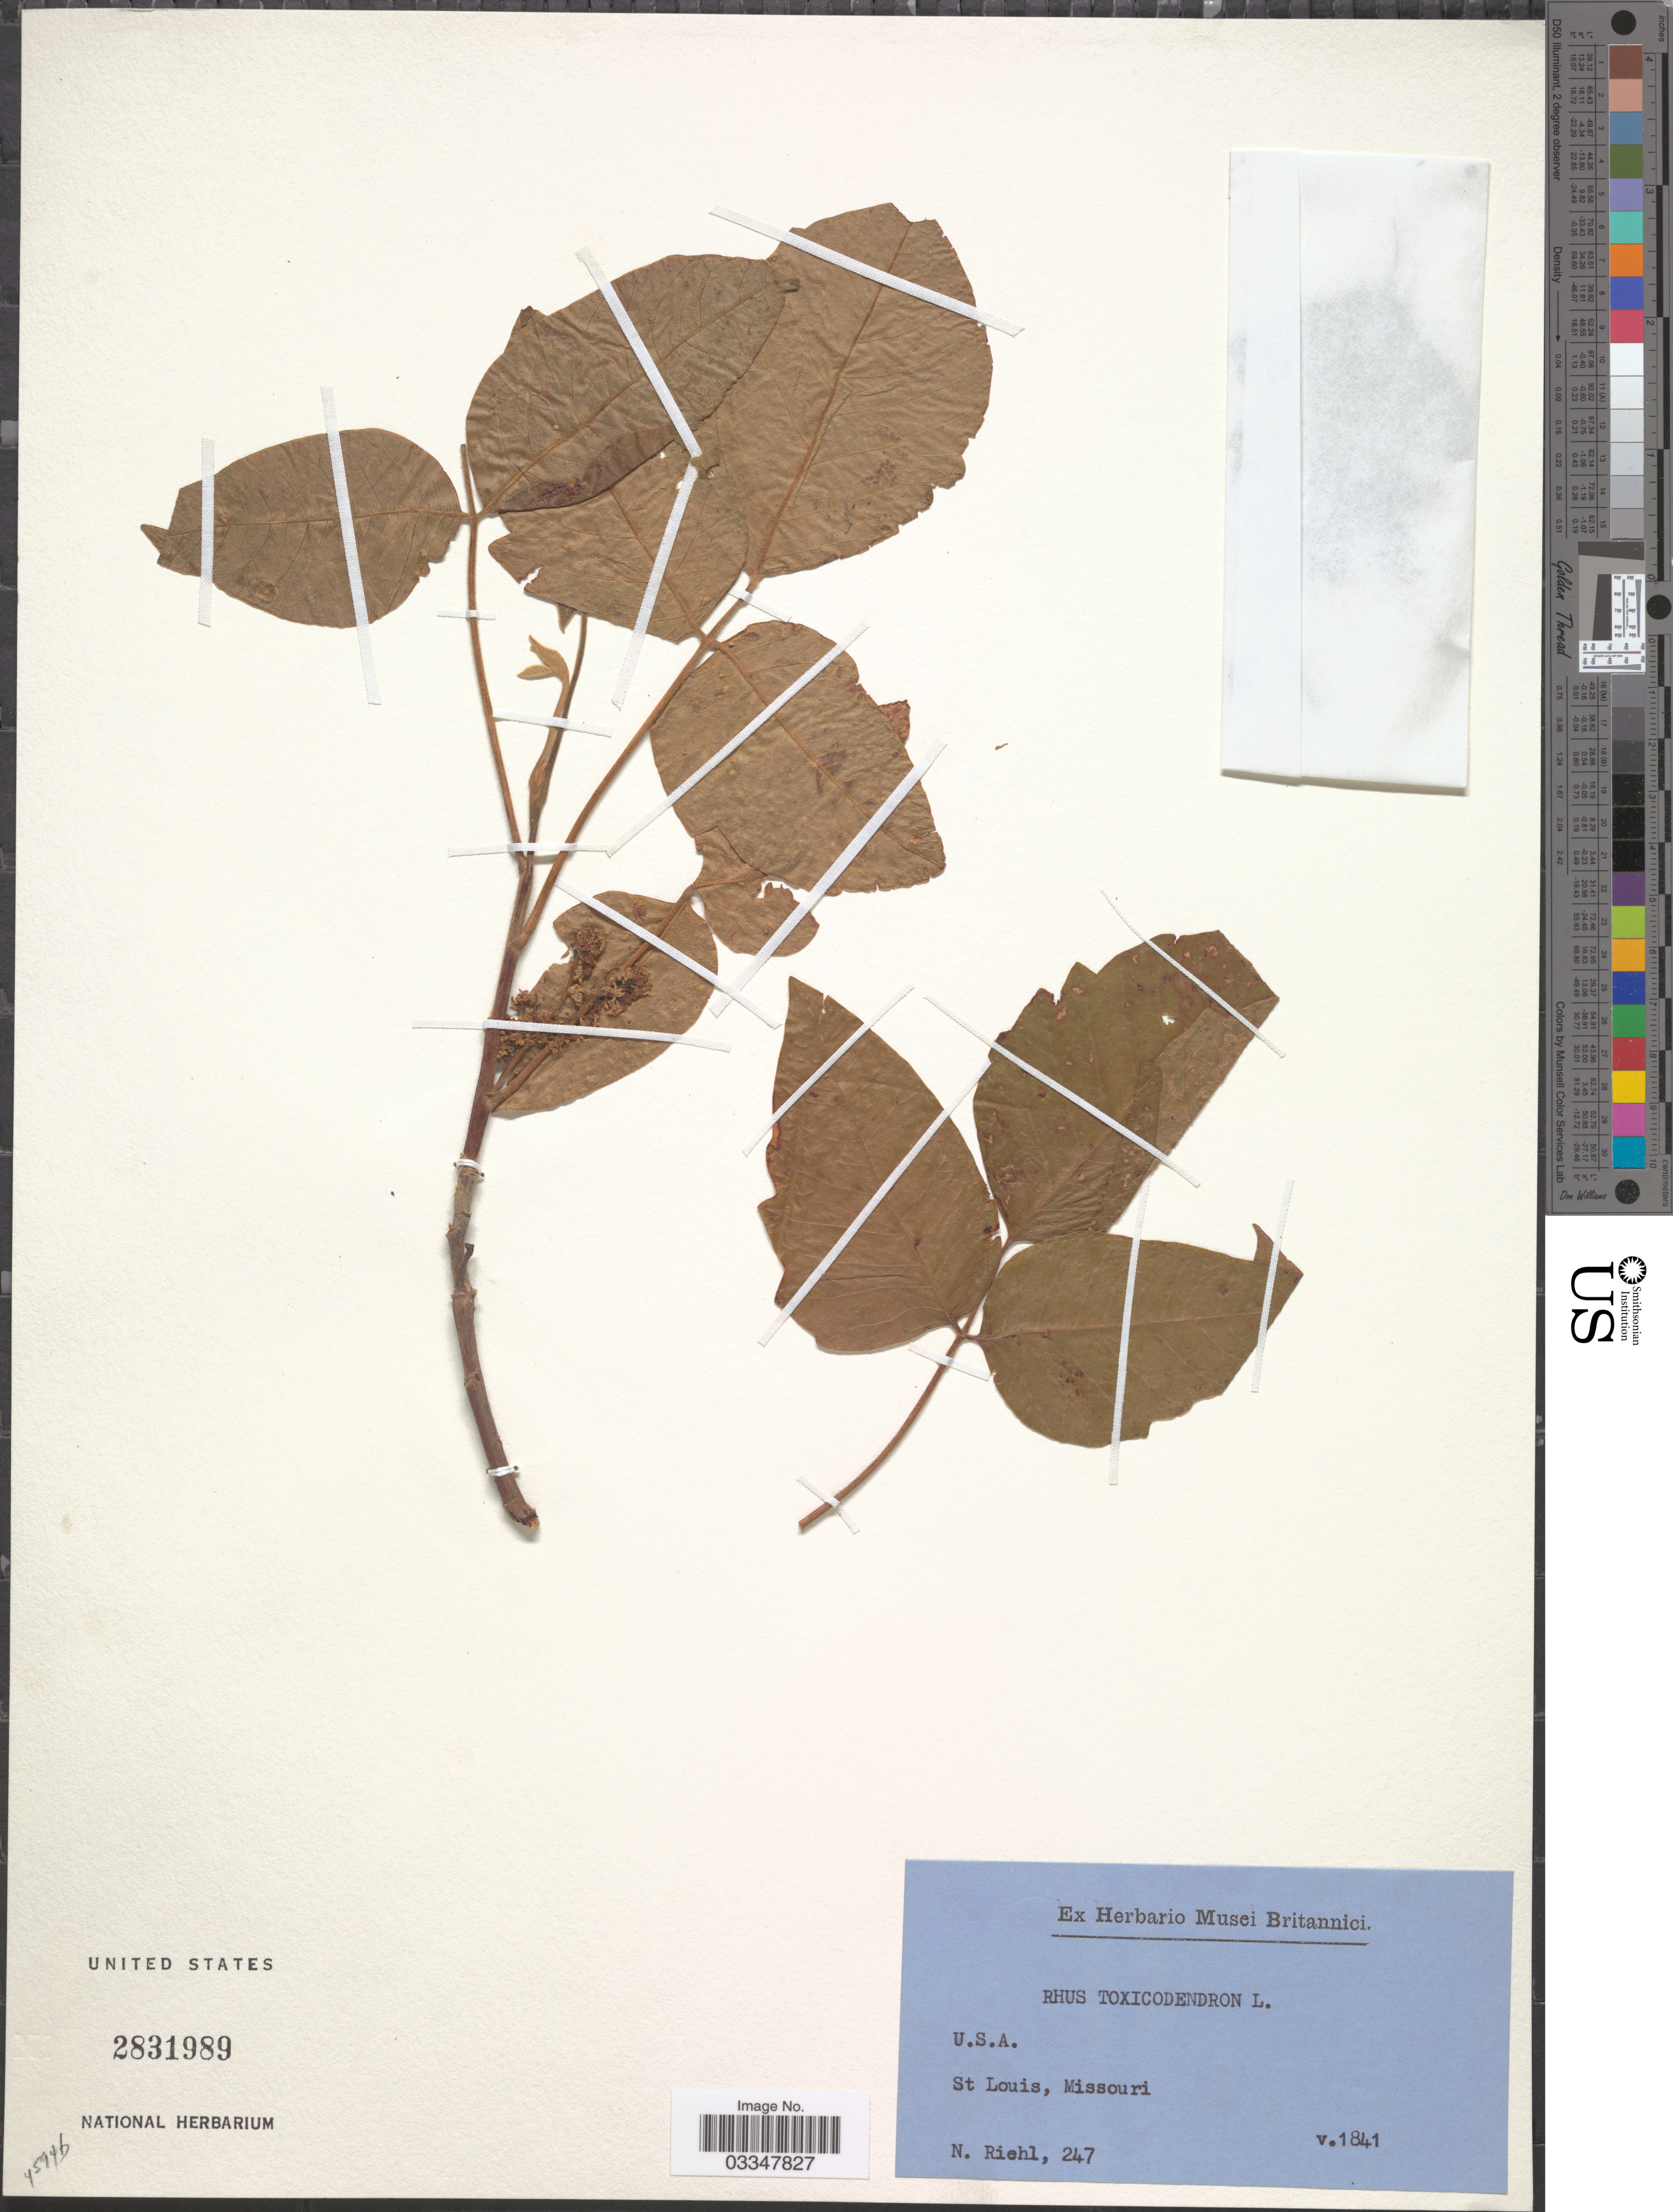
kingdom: Plantae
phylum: Tracheophyta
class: Magnoliopsida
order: Sapindales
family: Anacardiaceae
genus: Toxicodendron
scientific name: Toxicodendron radicans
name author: (L.) Kuntze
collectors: N. Riehl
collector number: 247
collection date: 1841-05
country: United States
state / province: Missouri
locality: St Louis.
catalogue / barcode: US 2831989